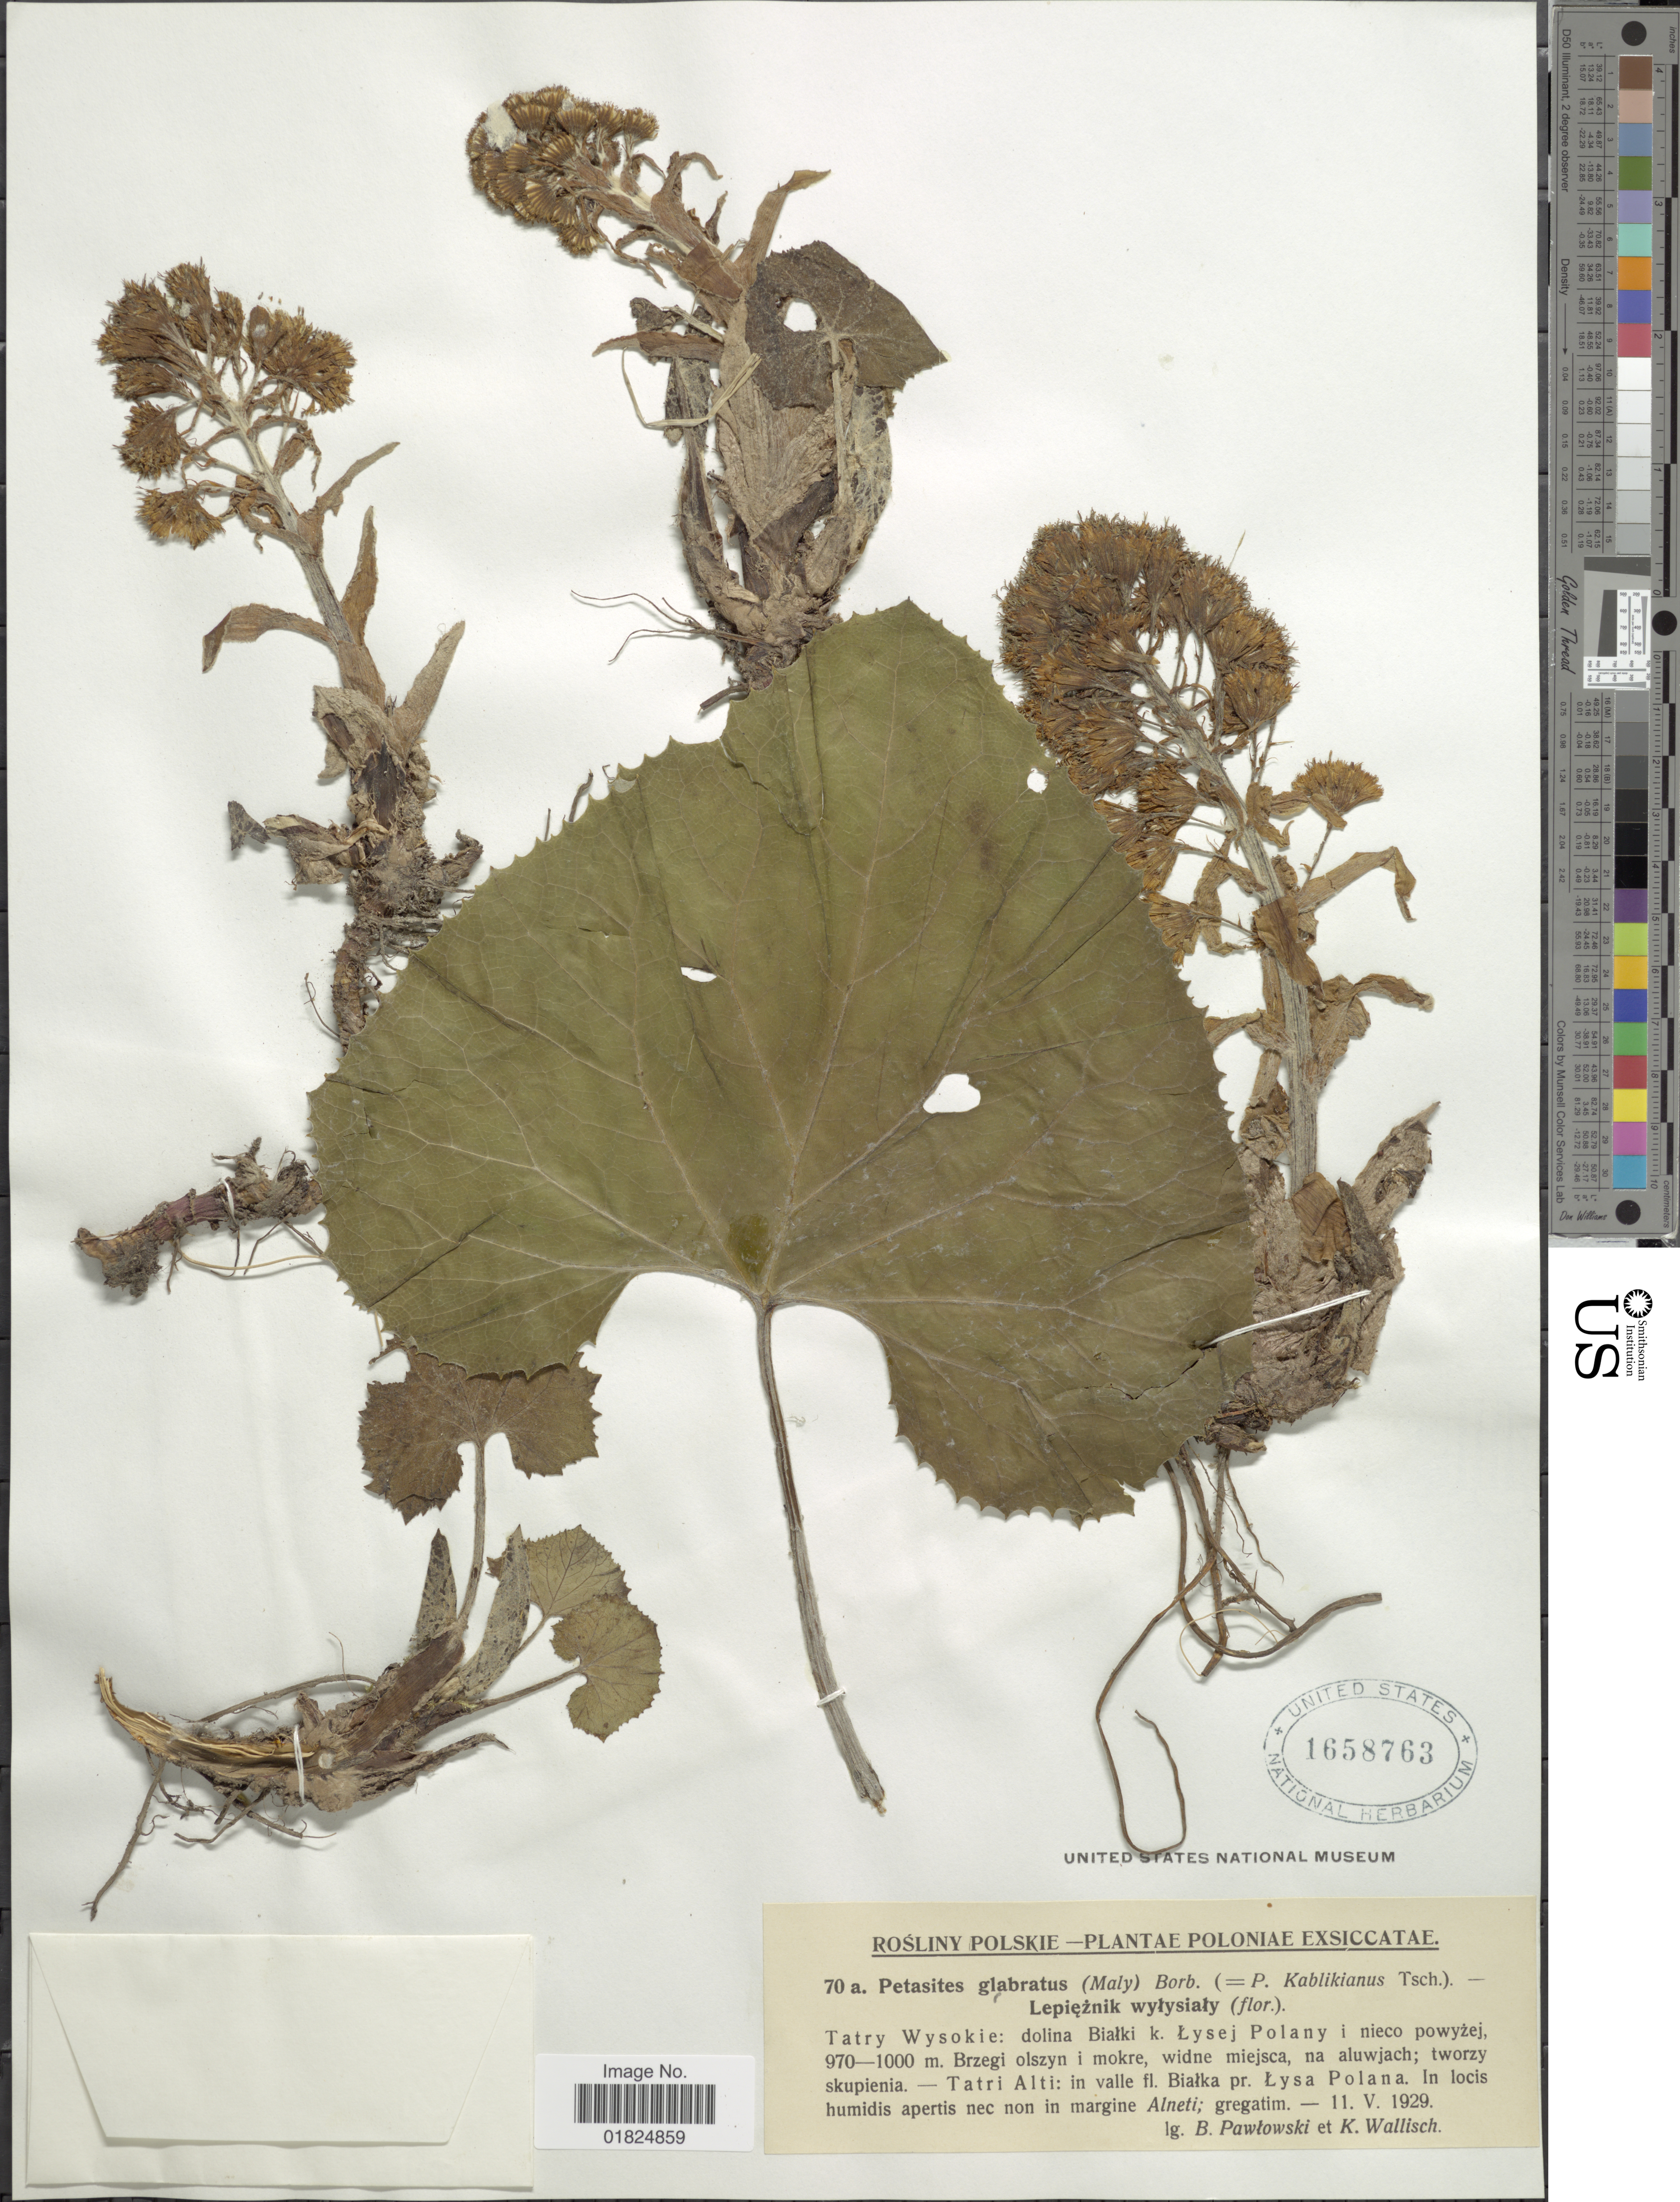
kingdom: Plantae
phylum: Tracheophyta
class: Magnoliopsida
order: Asterales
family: Asteraceae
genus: Petasites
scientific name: Petasites kablikianus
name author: Tausch ex Bercht.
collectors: B. Pawtowski & k. wallisch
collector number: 70A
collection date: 1929-05-11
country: Poland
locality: Poloniae. Tatry Wysokie: dolina Bialki k. Lysej Polay i nievo powyzej. Tatri Atli: in valle fl. Bialka pr. Lysa Polana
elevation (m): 970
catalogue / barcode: US 1658763